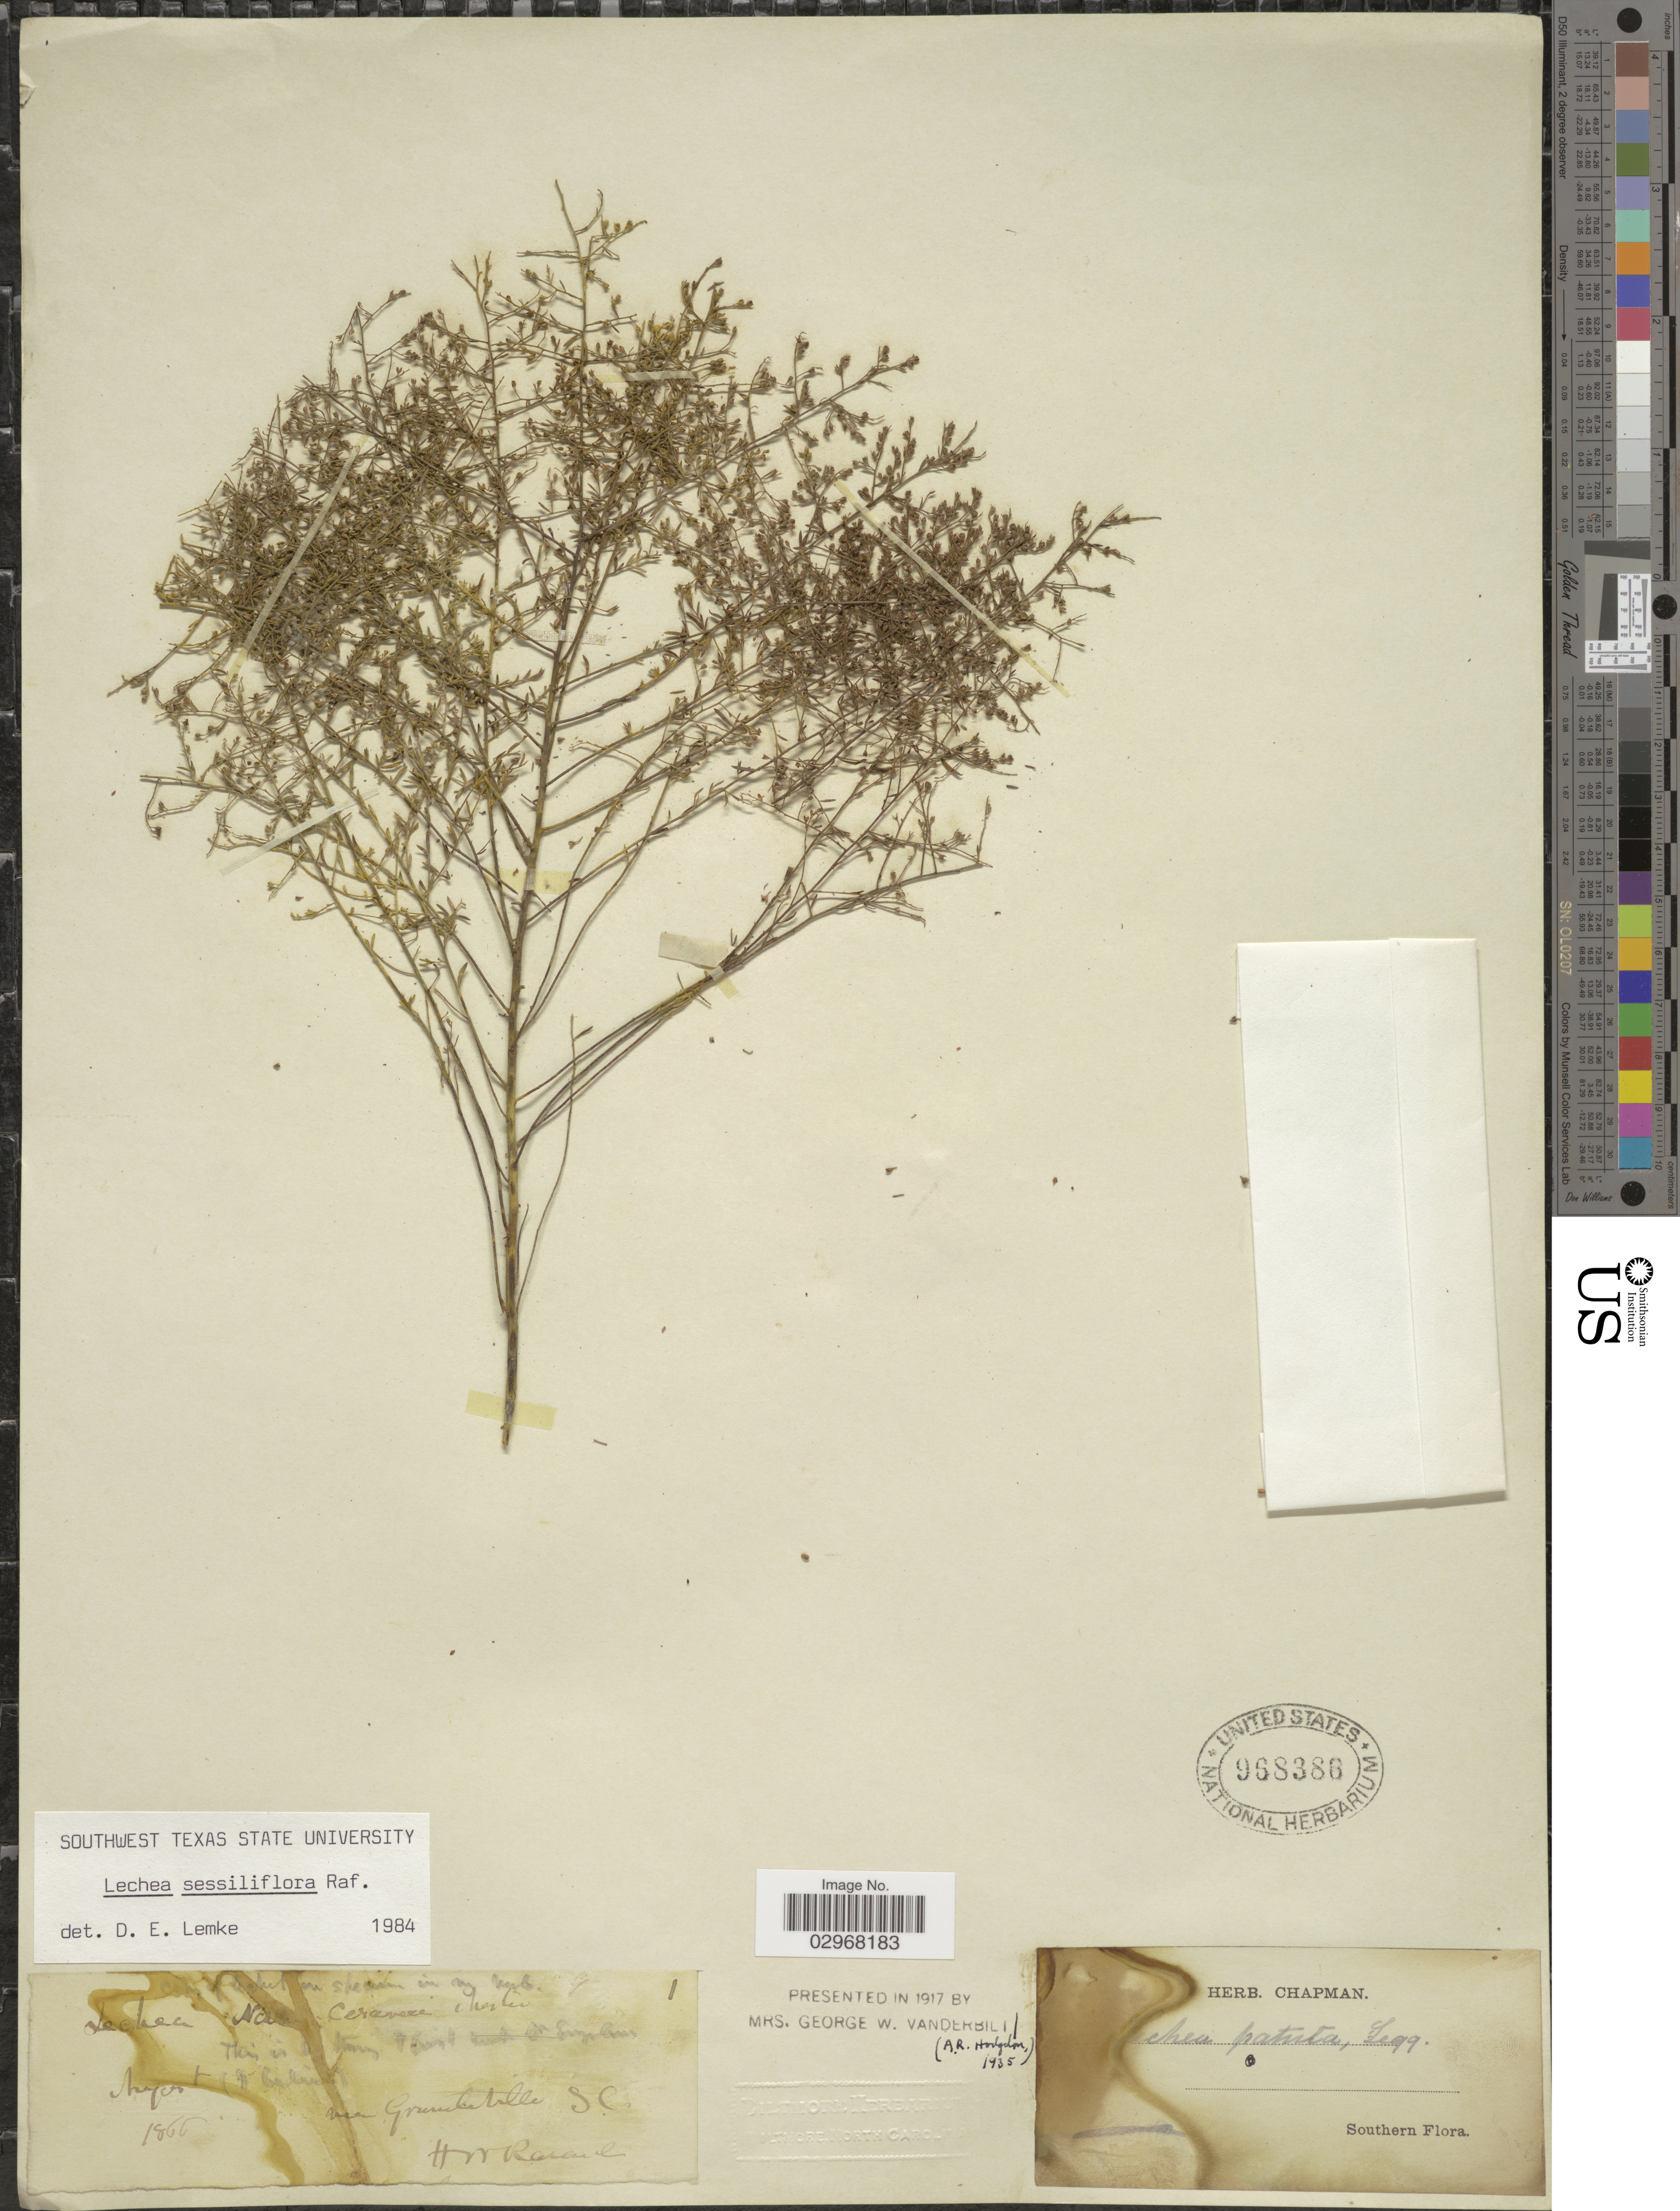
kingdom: Plantae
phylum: Tracheophyta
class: Magnoliopsida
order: Malvales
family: Cistaceae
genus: Lechea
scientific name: Lechea sessiliflora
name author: Raf.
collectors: H. Ravenel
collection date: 1866-08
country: United States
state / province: South Carolina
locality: Southern. Near Graniteville, S.C.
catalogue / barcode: US 968386